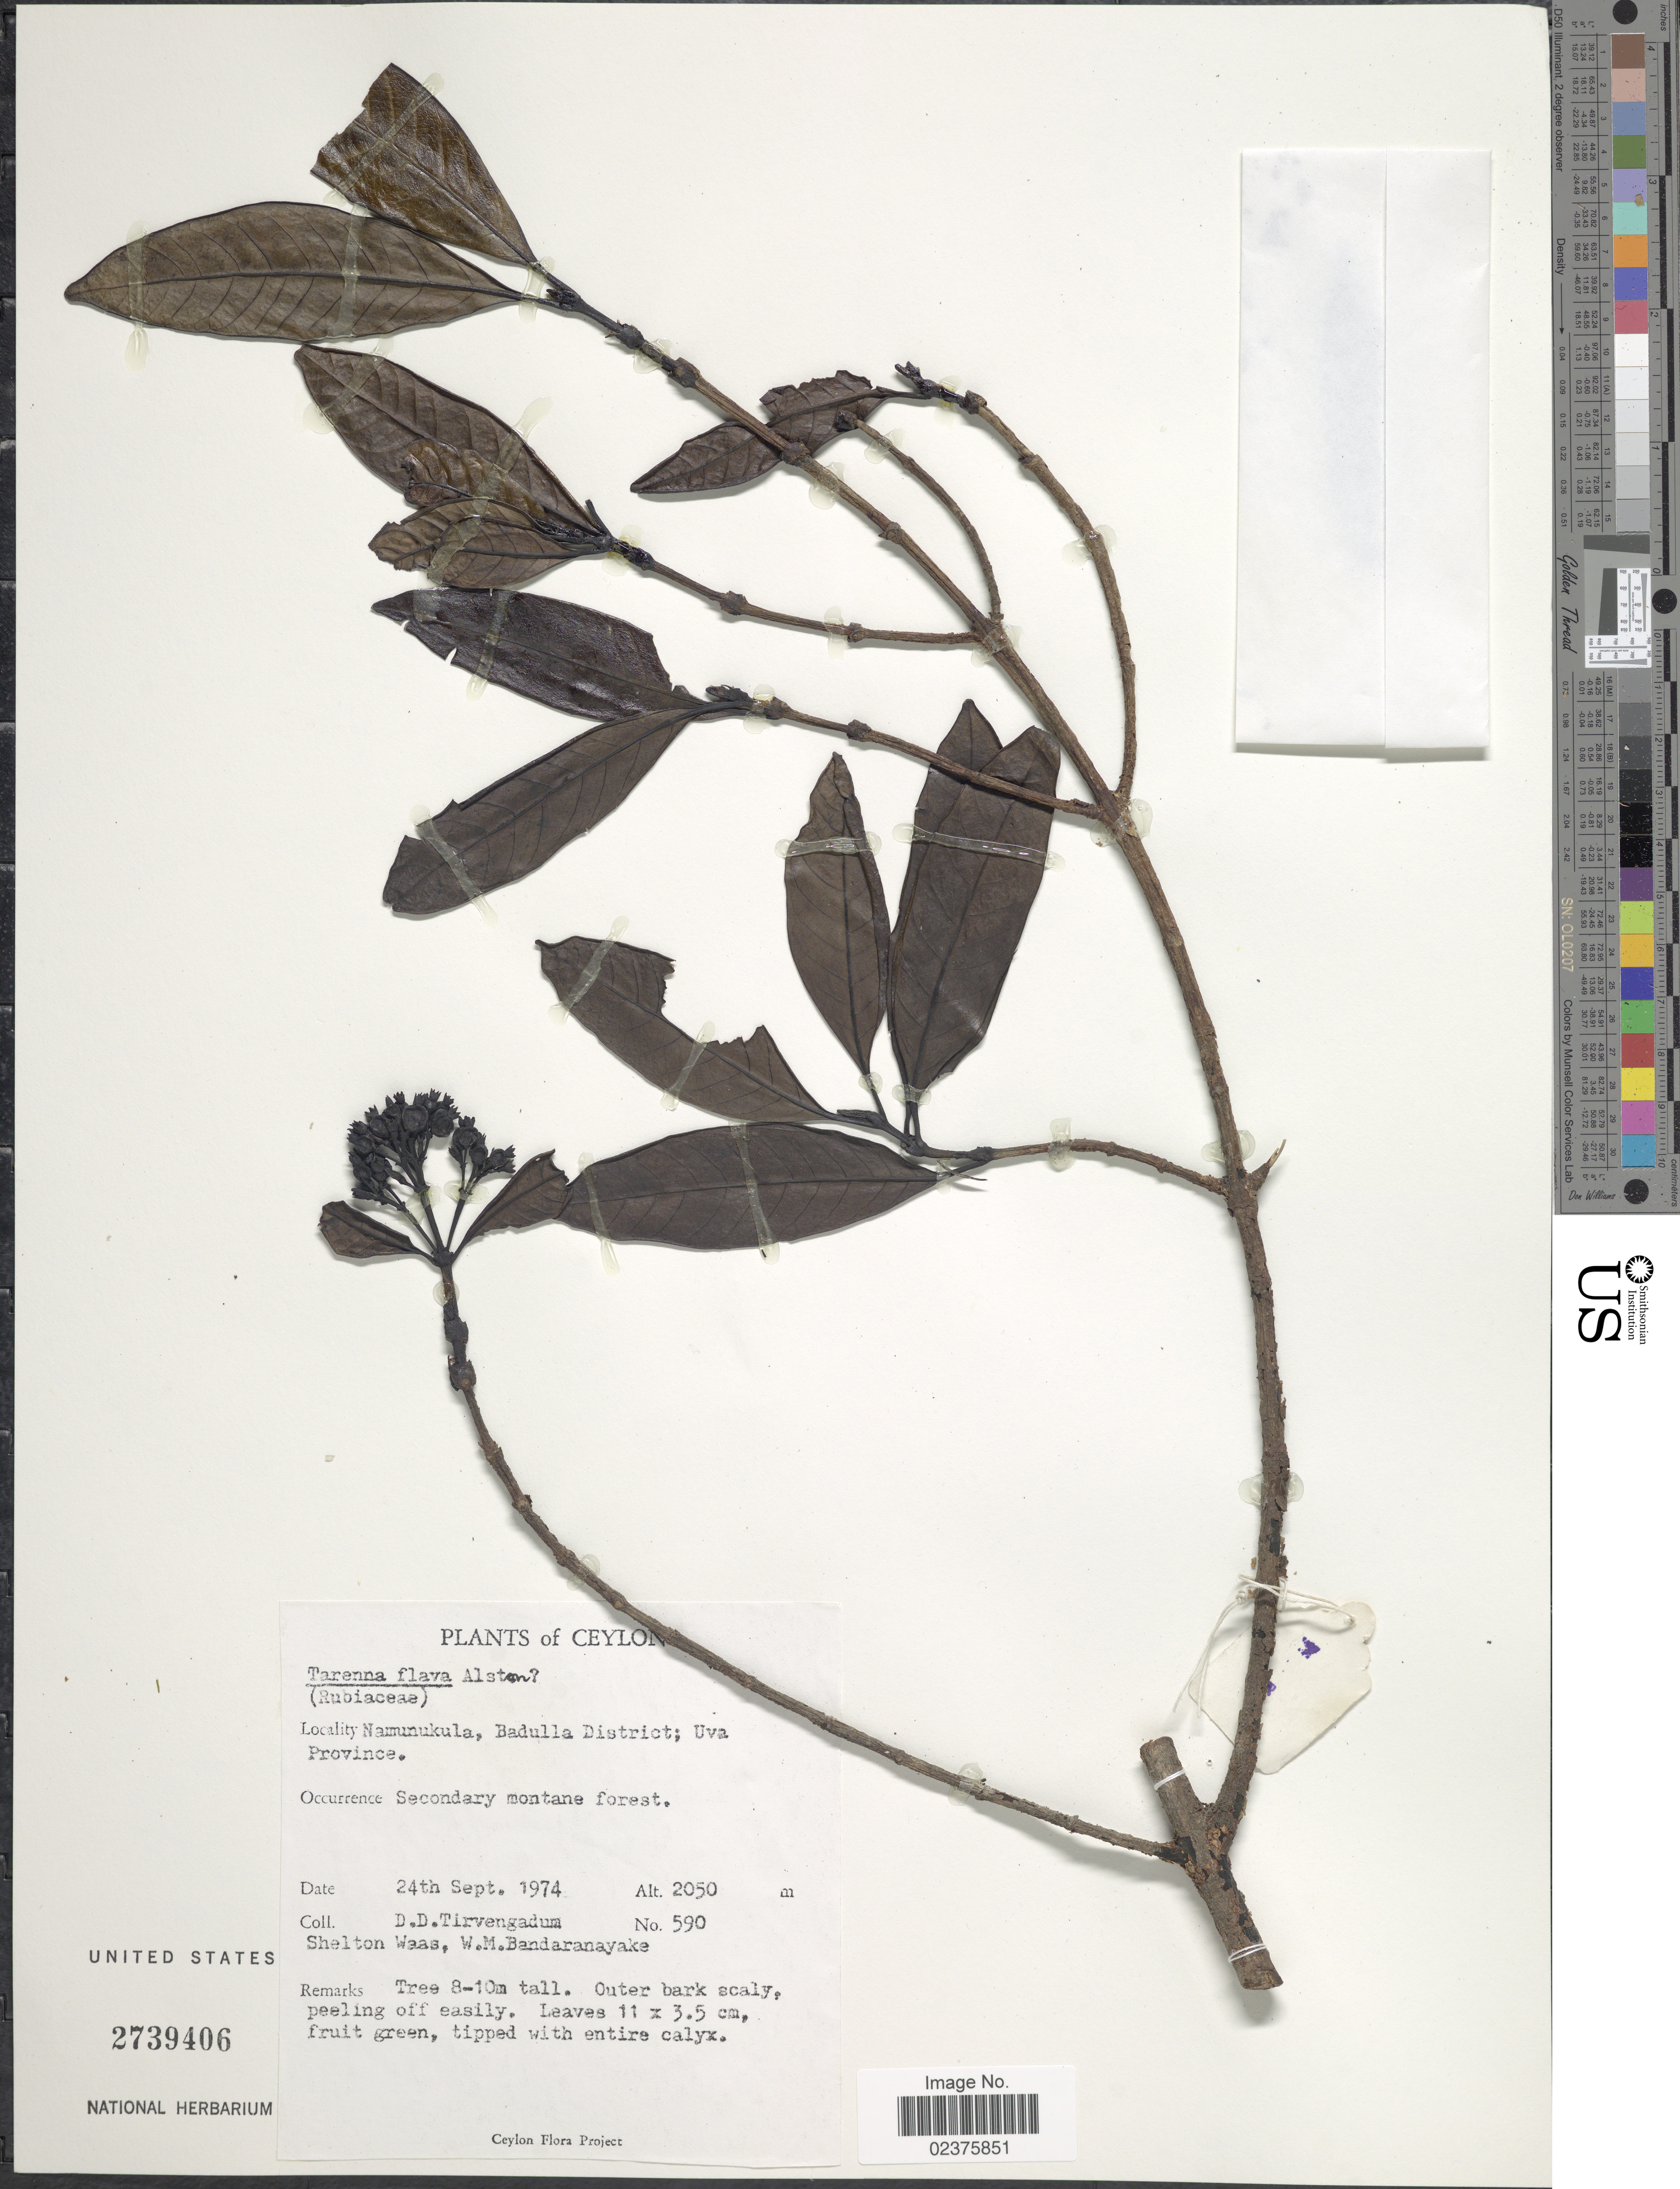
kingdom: Plantae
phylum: Tracheophyta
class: Magnoliopsida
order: Gentianales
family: Rubiaceae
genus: Tarenna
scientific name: Tarenna flava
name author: Alston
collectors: D. Tirvengadum, S. Waas & W. Bandaranayake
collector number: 590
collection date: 1974-09-24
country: Sri Lanka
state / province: Uva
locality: Ceylon, Namunukula, Badulla District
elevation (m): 2050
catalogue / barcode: US 2739406